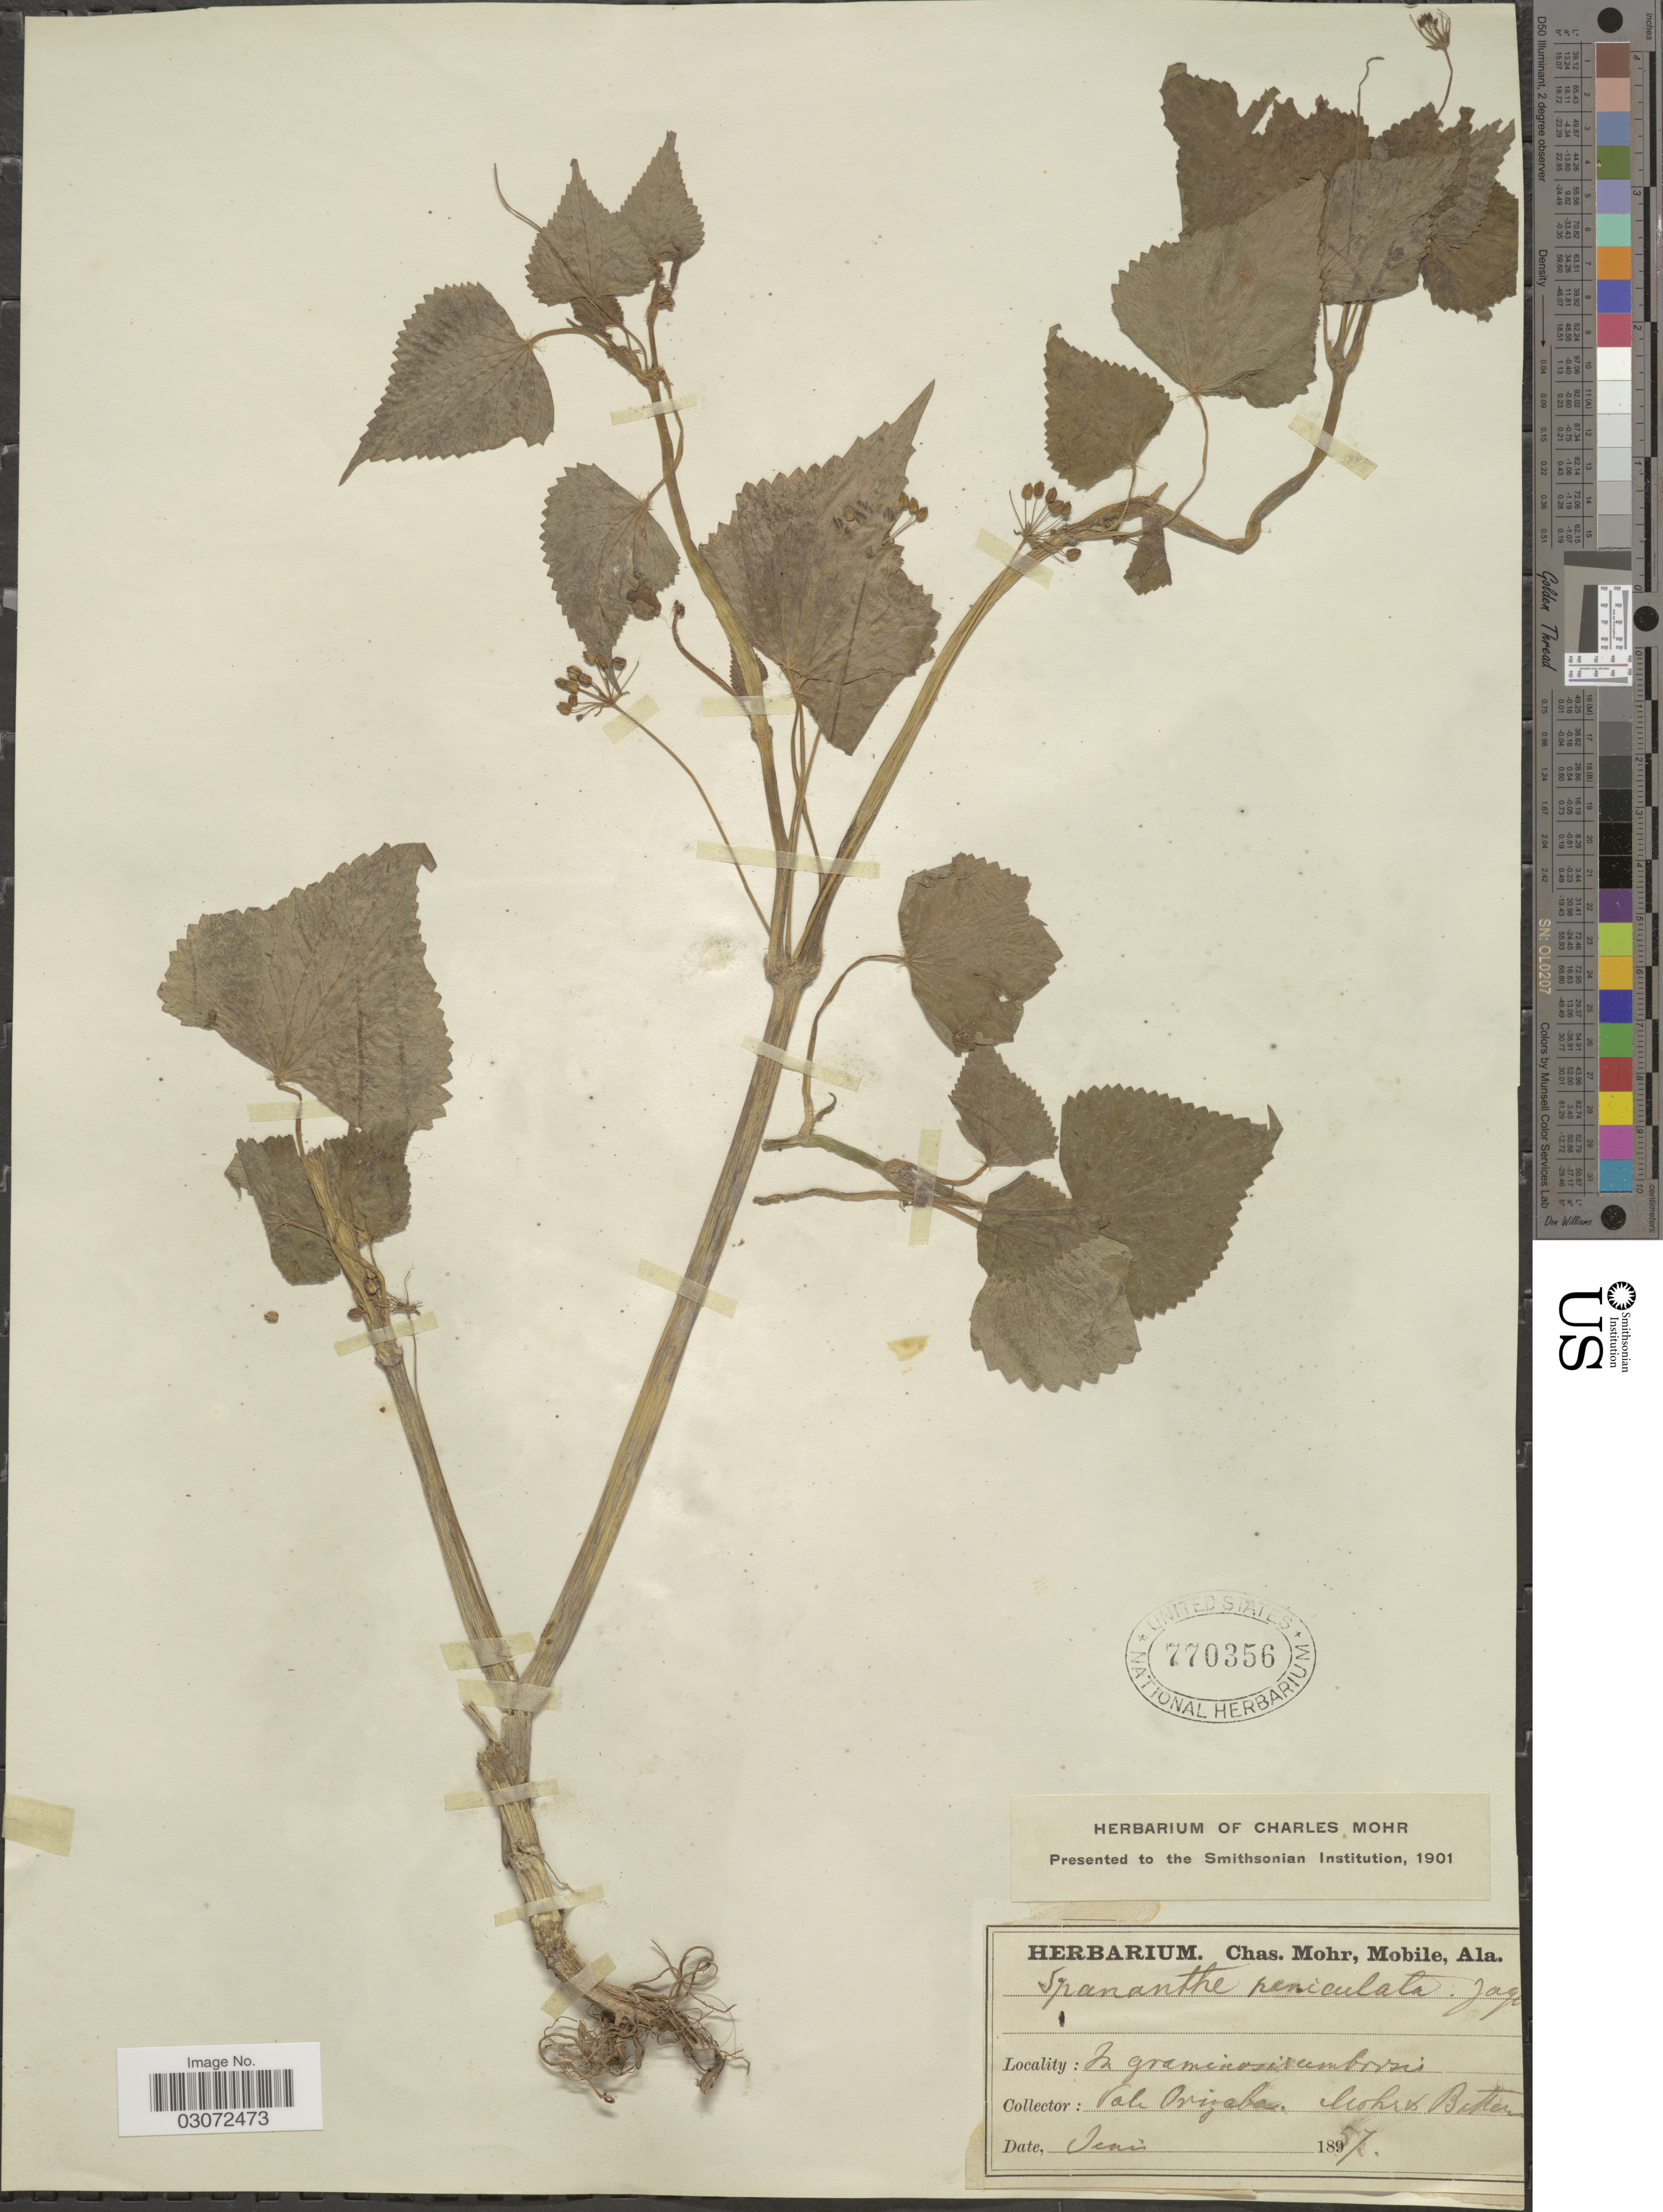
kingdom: Plantae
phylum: Tracheophyta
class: Magnoliopsida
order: Apiales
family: Apiaceae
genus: Spananthe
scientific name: Spananthe paniculata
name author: Jacq.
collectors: Mohr & Batter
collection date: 1857-06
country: Mexico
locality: Vale Orizaba.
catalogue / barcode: US 770356